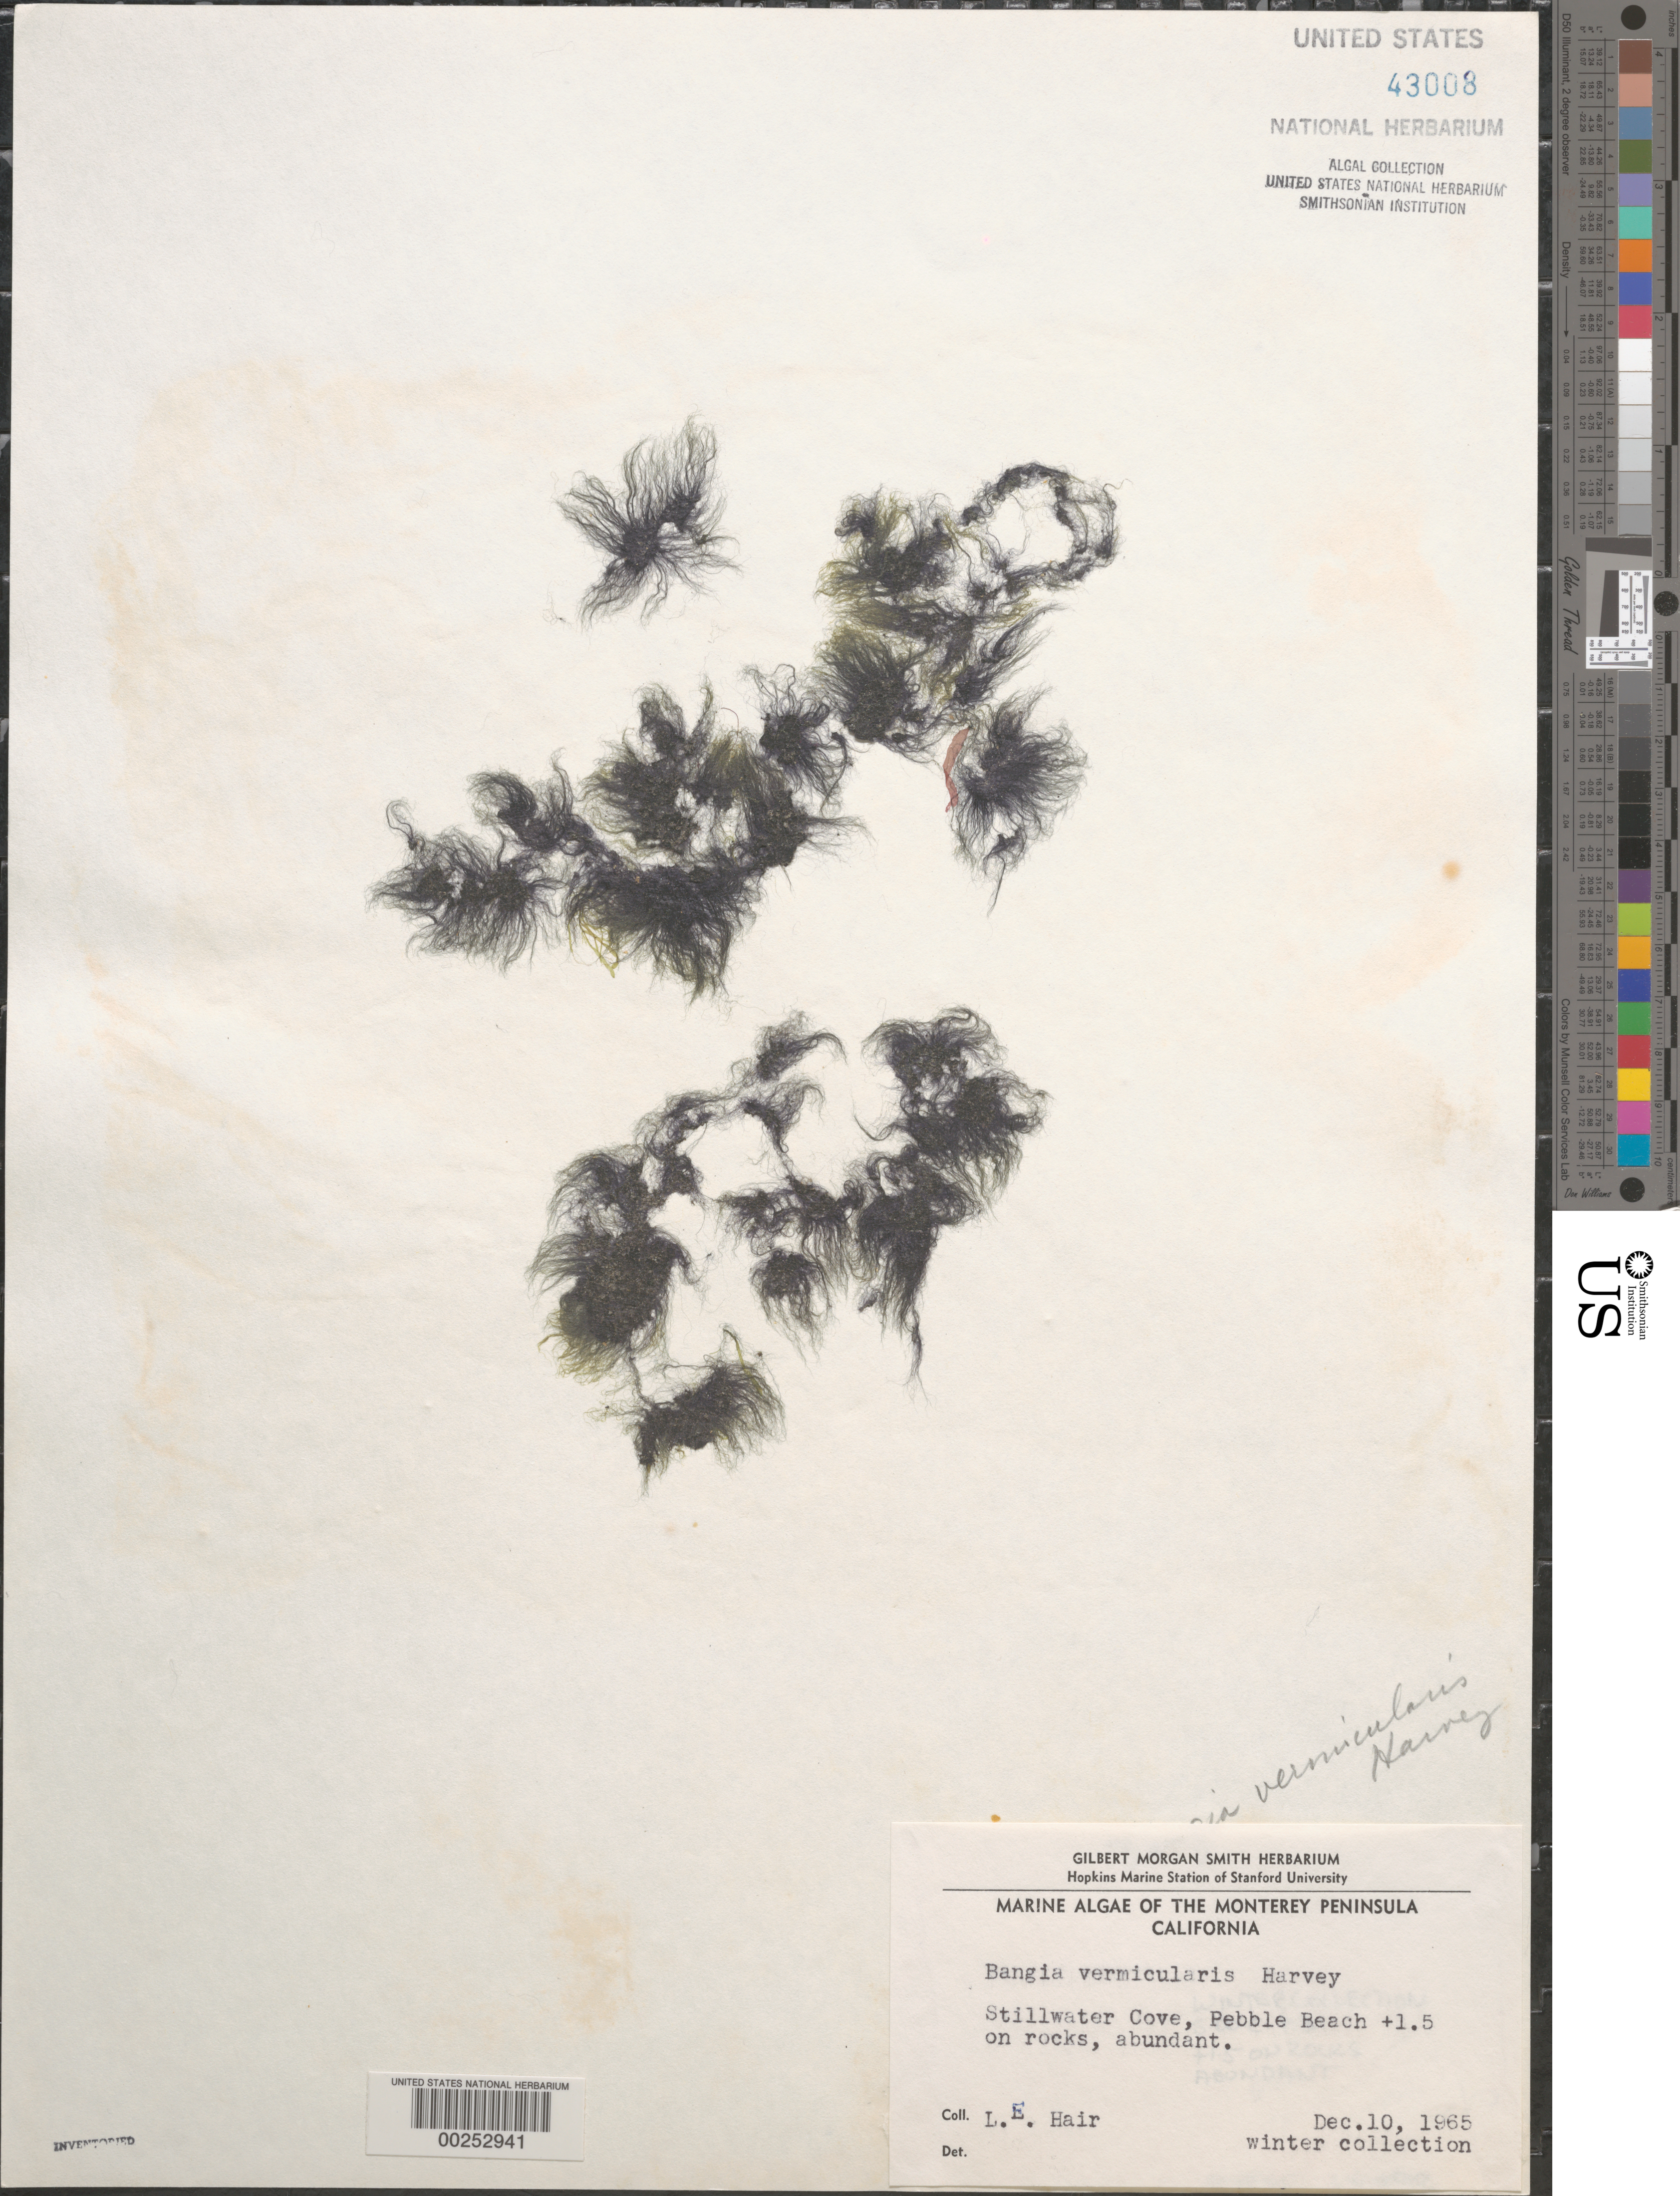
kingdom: Plantae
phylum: Rhodophyta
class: Bangiophyceae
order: Bangiales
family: Bangiaceae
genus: Bangia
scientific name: Bangia vermicularis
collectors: L. Hair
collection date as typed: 10 Dec 1965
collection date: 1965-12-10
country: United States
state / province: California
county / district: Monterey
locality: Stillwater Cove, Pebble Beach, Monterey Peninsula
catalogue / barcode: US 43008